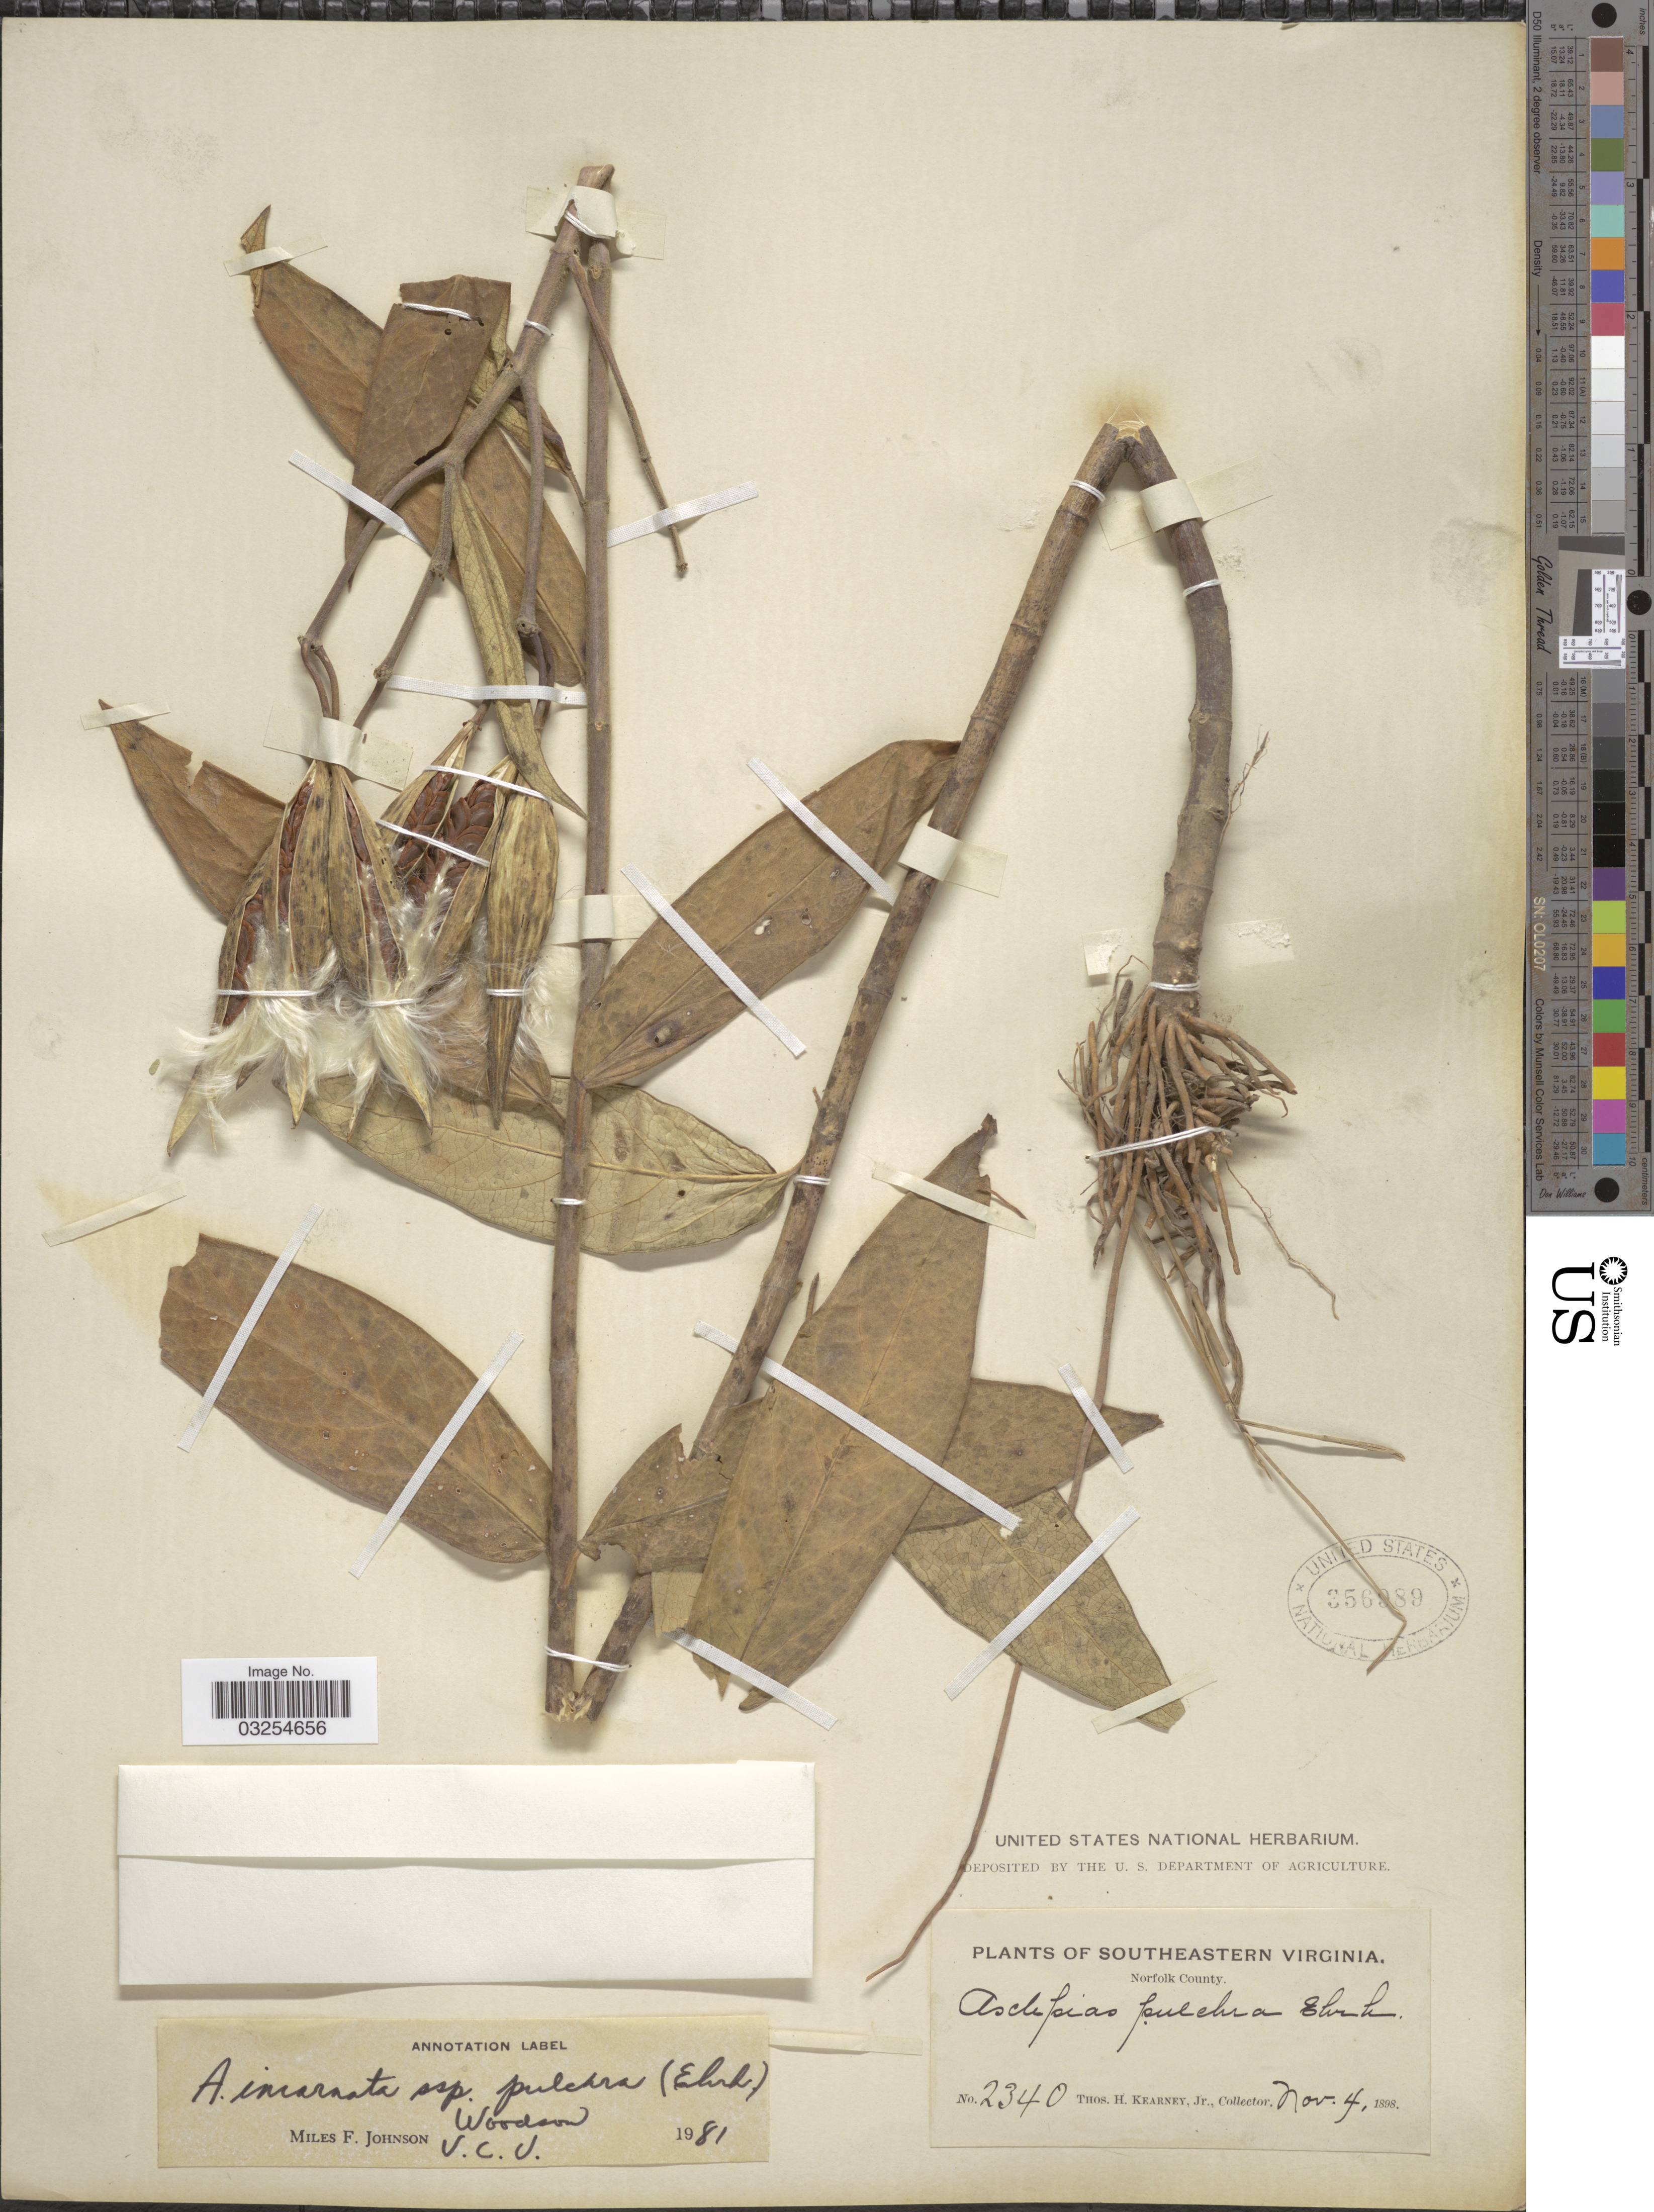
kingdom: Plantae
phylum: Tracheophyta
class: Magnoliopsida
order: Gentianales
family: Apocynaceae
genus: Asclepias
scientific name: Asclepias incarnata subsp. pulchra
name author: (Ehrh. ex Willd.) Woodson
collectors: T. H. Kearney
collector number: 2340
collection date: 1898-11-04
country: United States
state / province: Virginia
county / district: City of Norfolk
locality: Southeastern Virginia. Norfolk County.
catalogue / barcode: US 356989